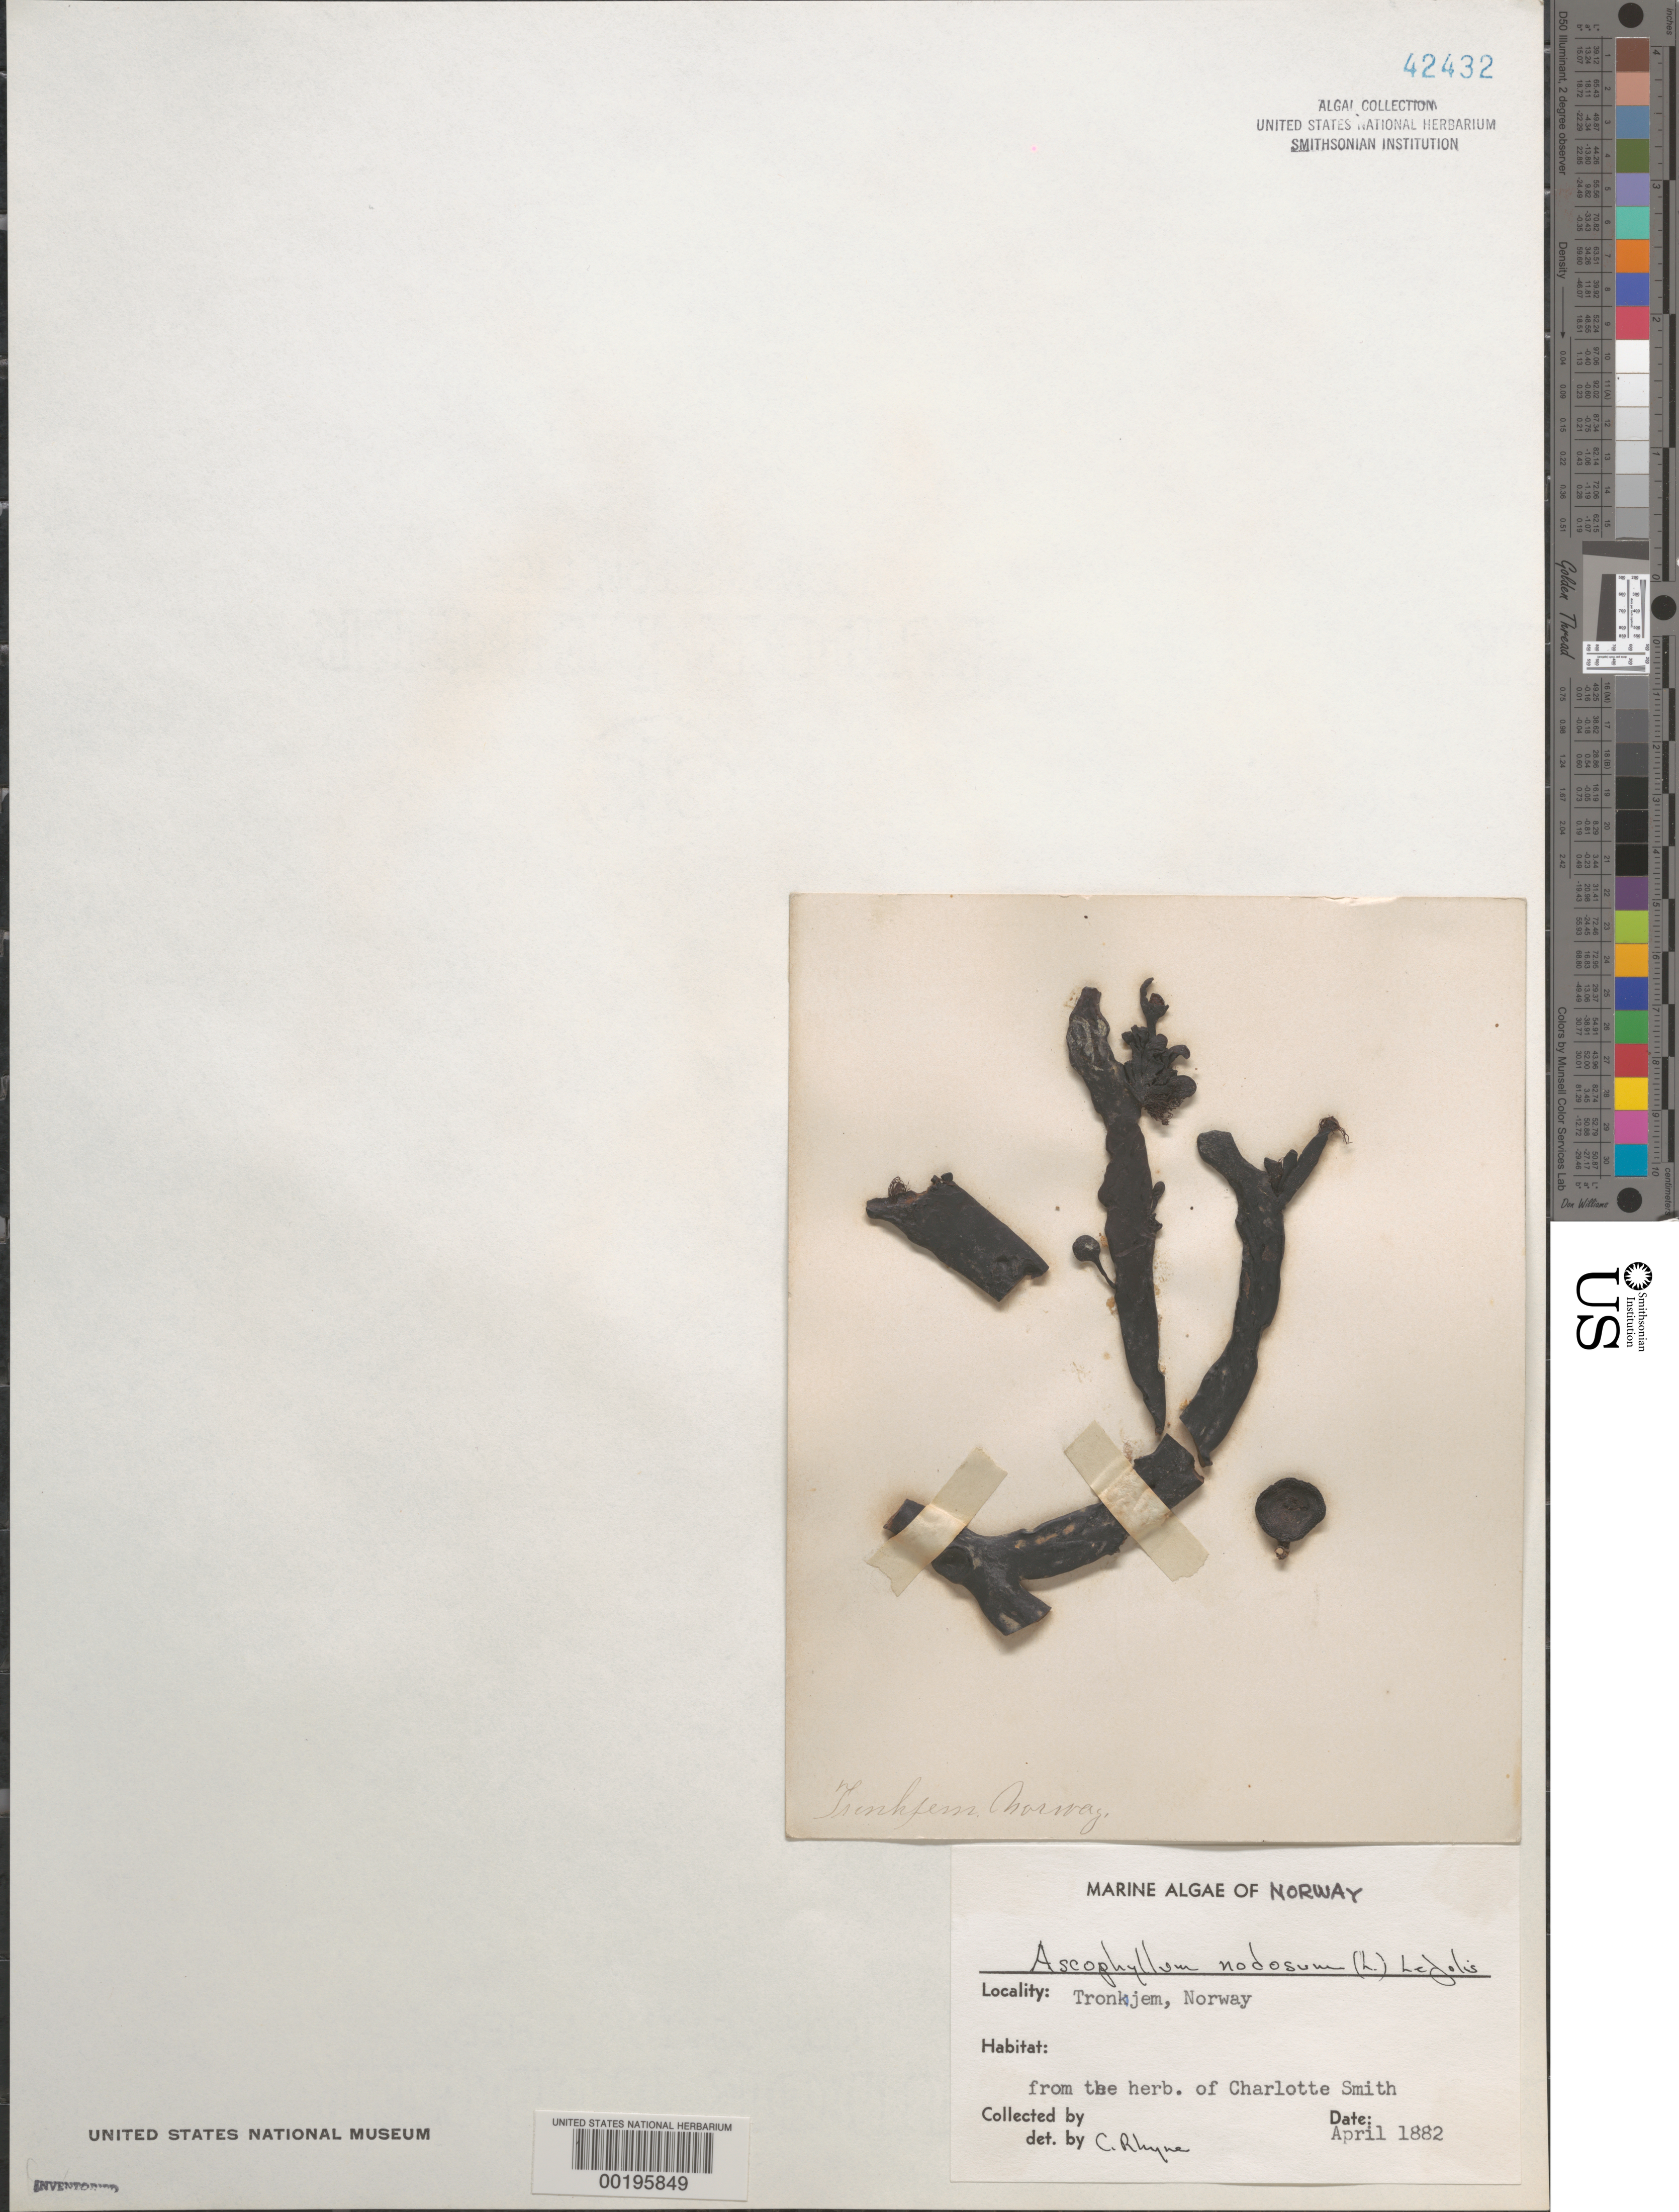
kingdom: Chromista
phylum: Ochrophyta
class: Phaeophyceae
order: Fucales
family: Fucaceae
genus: Ascophyllum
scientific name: Ascophyllum nodosum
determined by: Rhyne, C. F.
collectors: Charlotte Smith (herbarium)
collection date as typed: Apr 1882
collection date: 1882-04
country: Norway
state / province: Trøndelag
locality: Trondheim (trinhjem)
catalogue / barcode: US 42432